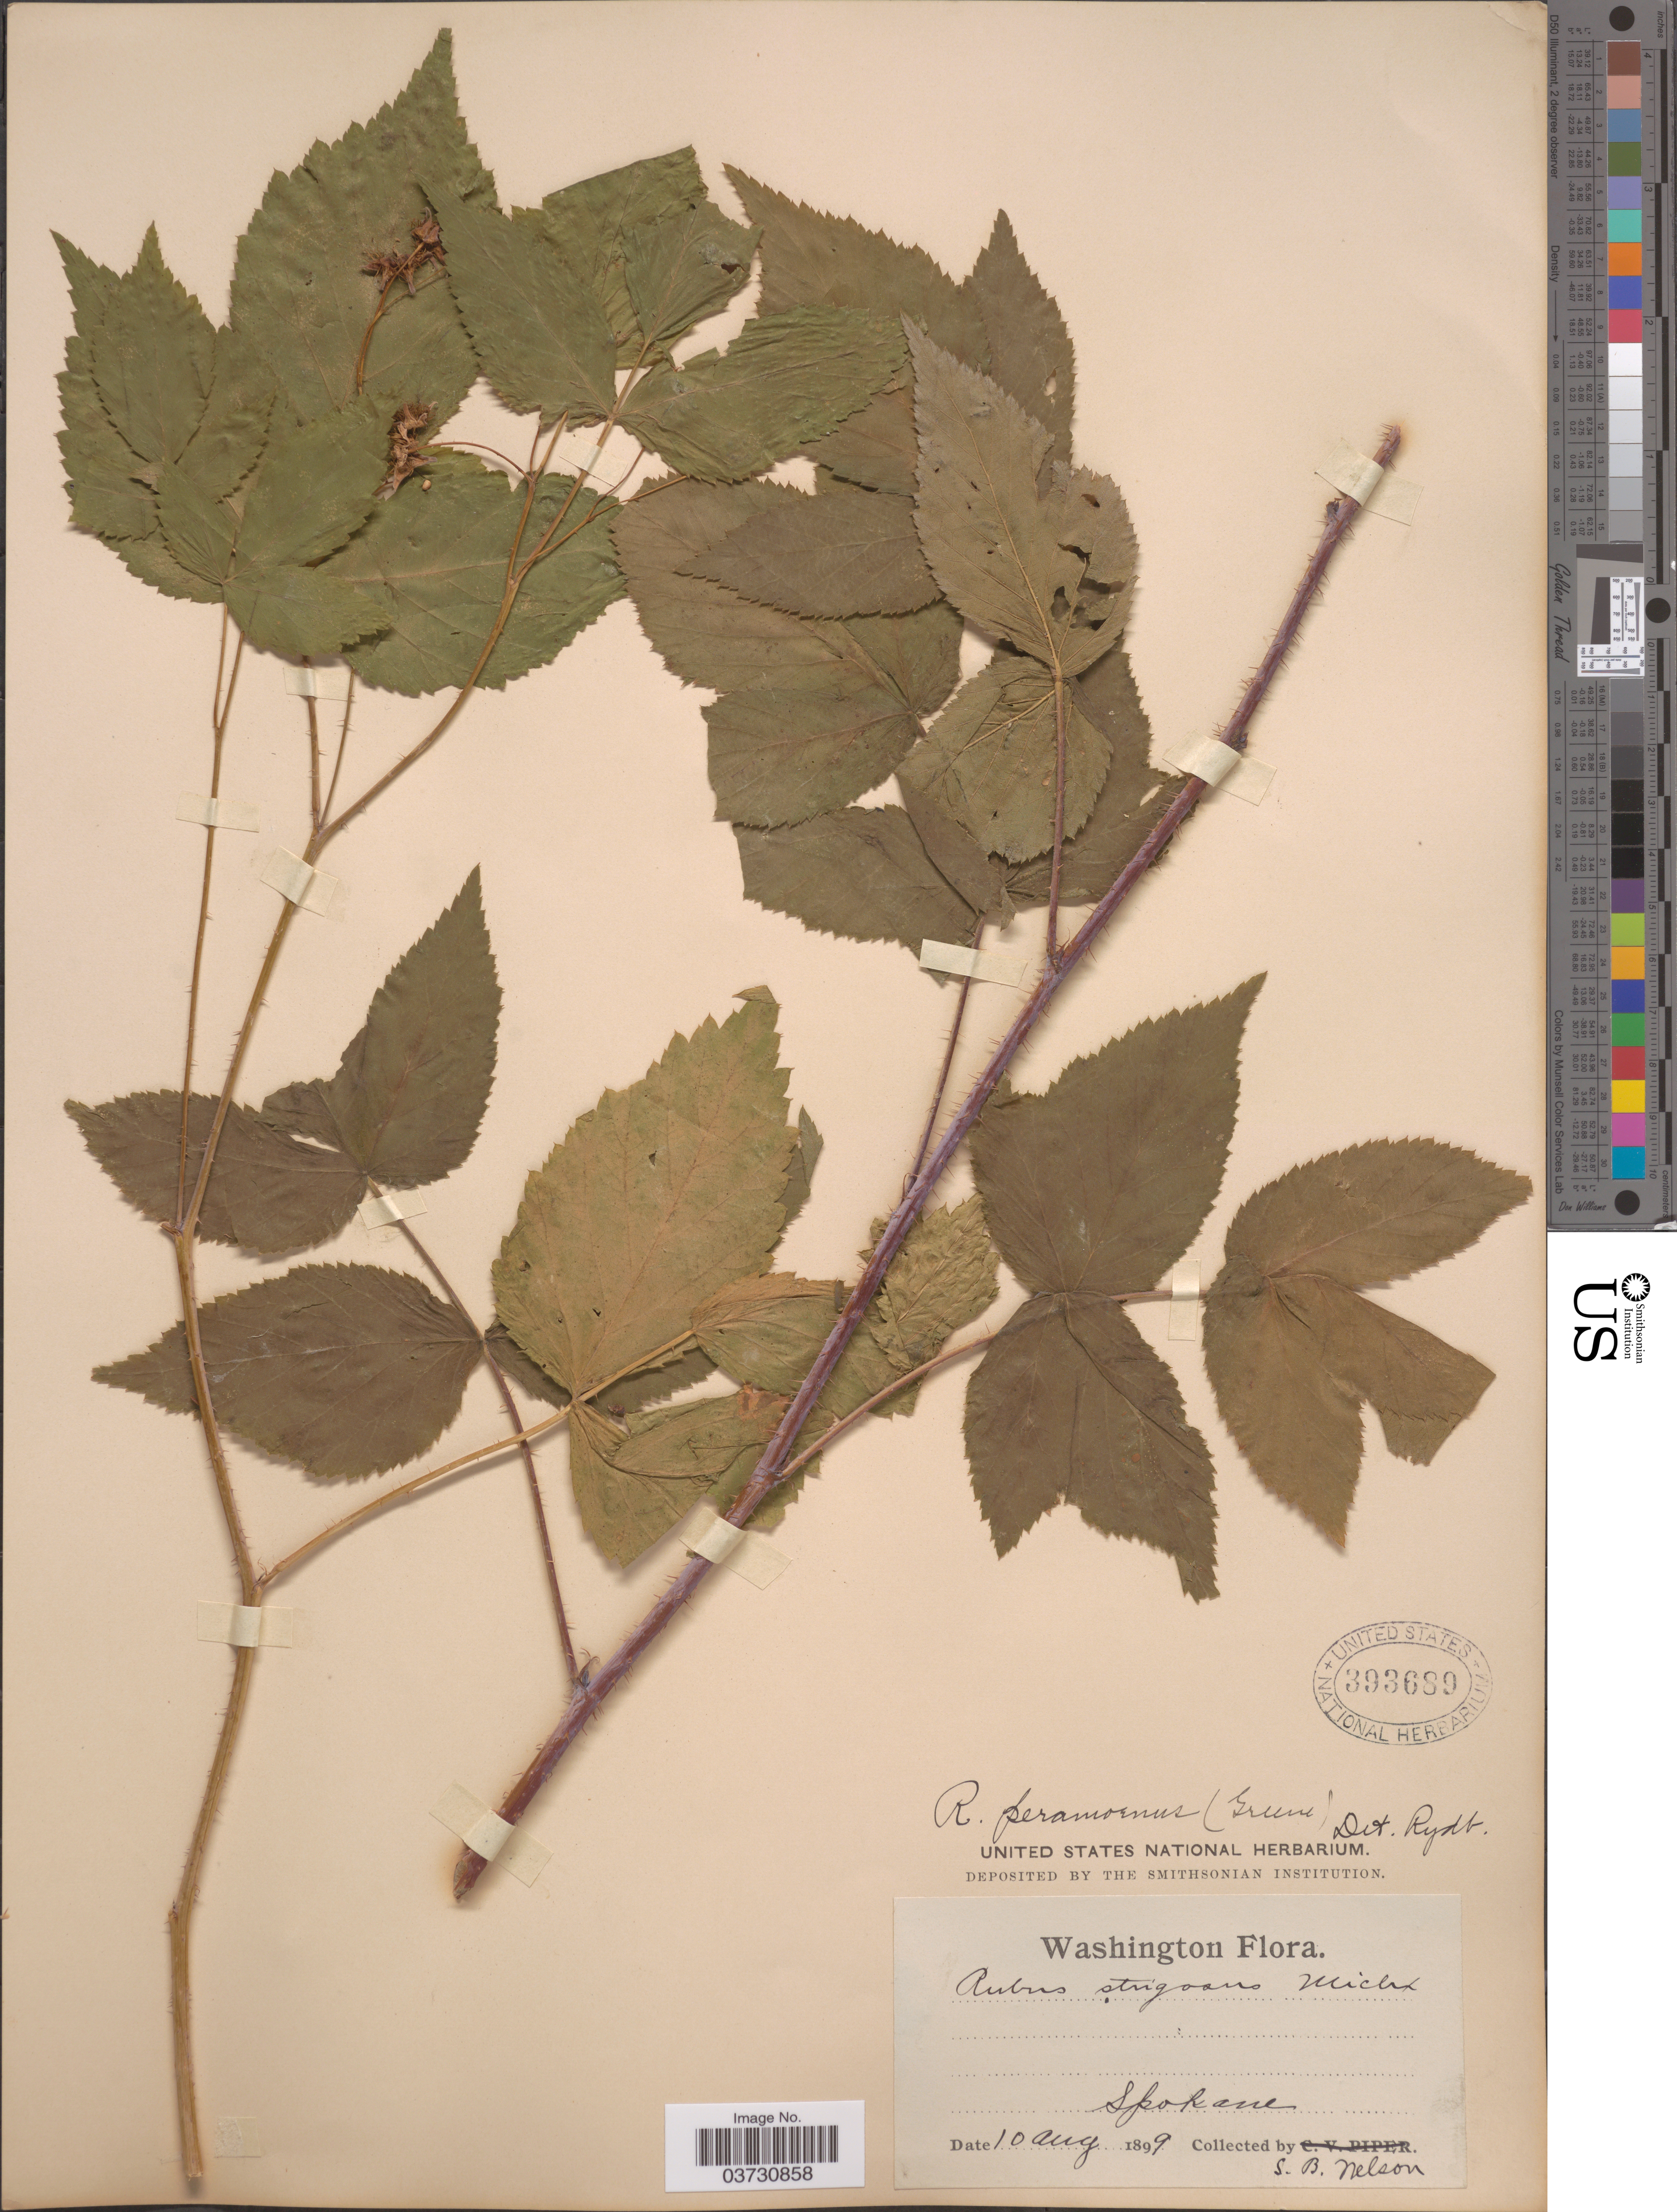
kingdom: Plantae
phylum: Tracheophyta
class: Magnoliopsida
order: Rosales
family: Rosaceae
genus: Rubus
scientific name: Rubus peramoenus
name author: (Greene) Rydb.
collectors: S. Nelson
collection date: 1899-08-10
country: United States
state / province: Washington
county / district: Spokane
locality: Spokane.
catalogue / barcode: US 393689